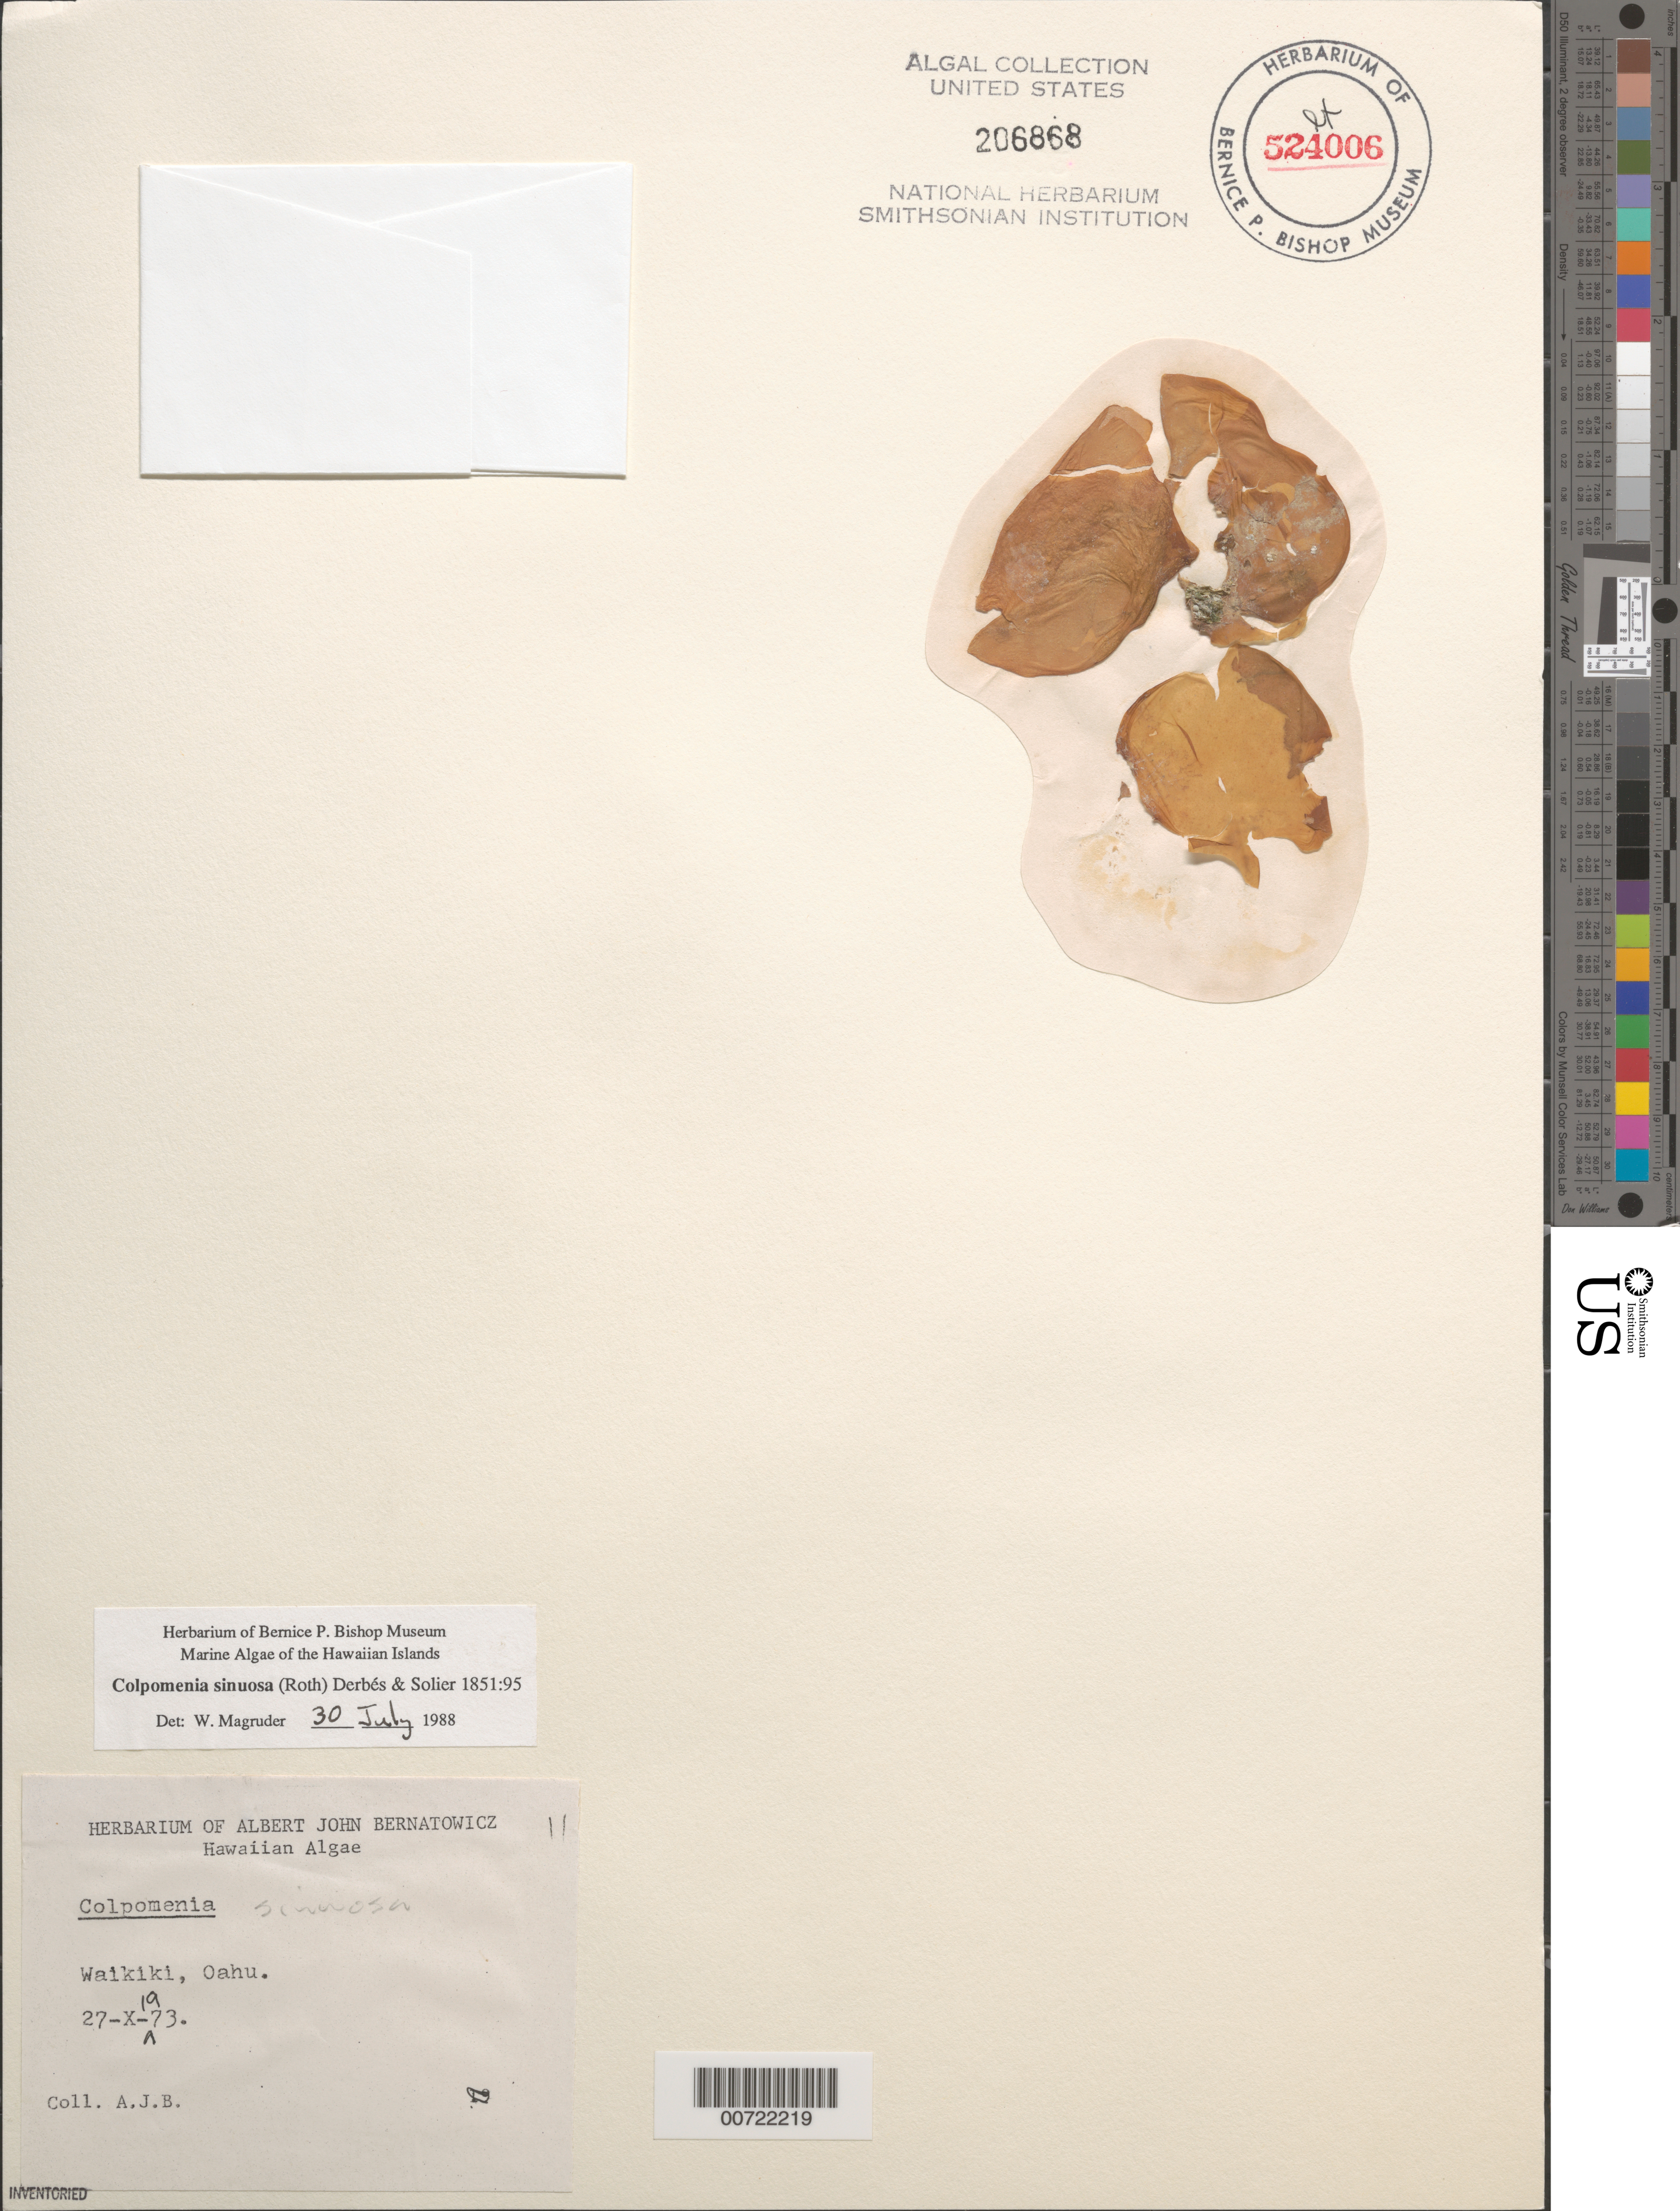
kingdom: Chromista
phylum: Ochrophyta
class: Phaeophyceae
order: Scytosiphonales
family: Scytosiphonaceae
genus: Colpomenia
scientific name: Colpomenia sinuosa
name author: (K. Mert. ex Roth) Derbes & Solier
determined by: Magruder, W. H.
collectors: A. Bernatowicz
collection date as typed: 27 Oct 1973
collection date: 1973-10-27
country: United States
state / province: Hawaii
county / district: Honolulu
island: Oahu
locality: Waikiki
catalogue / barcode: US 206868